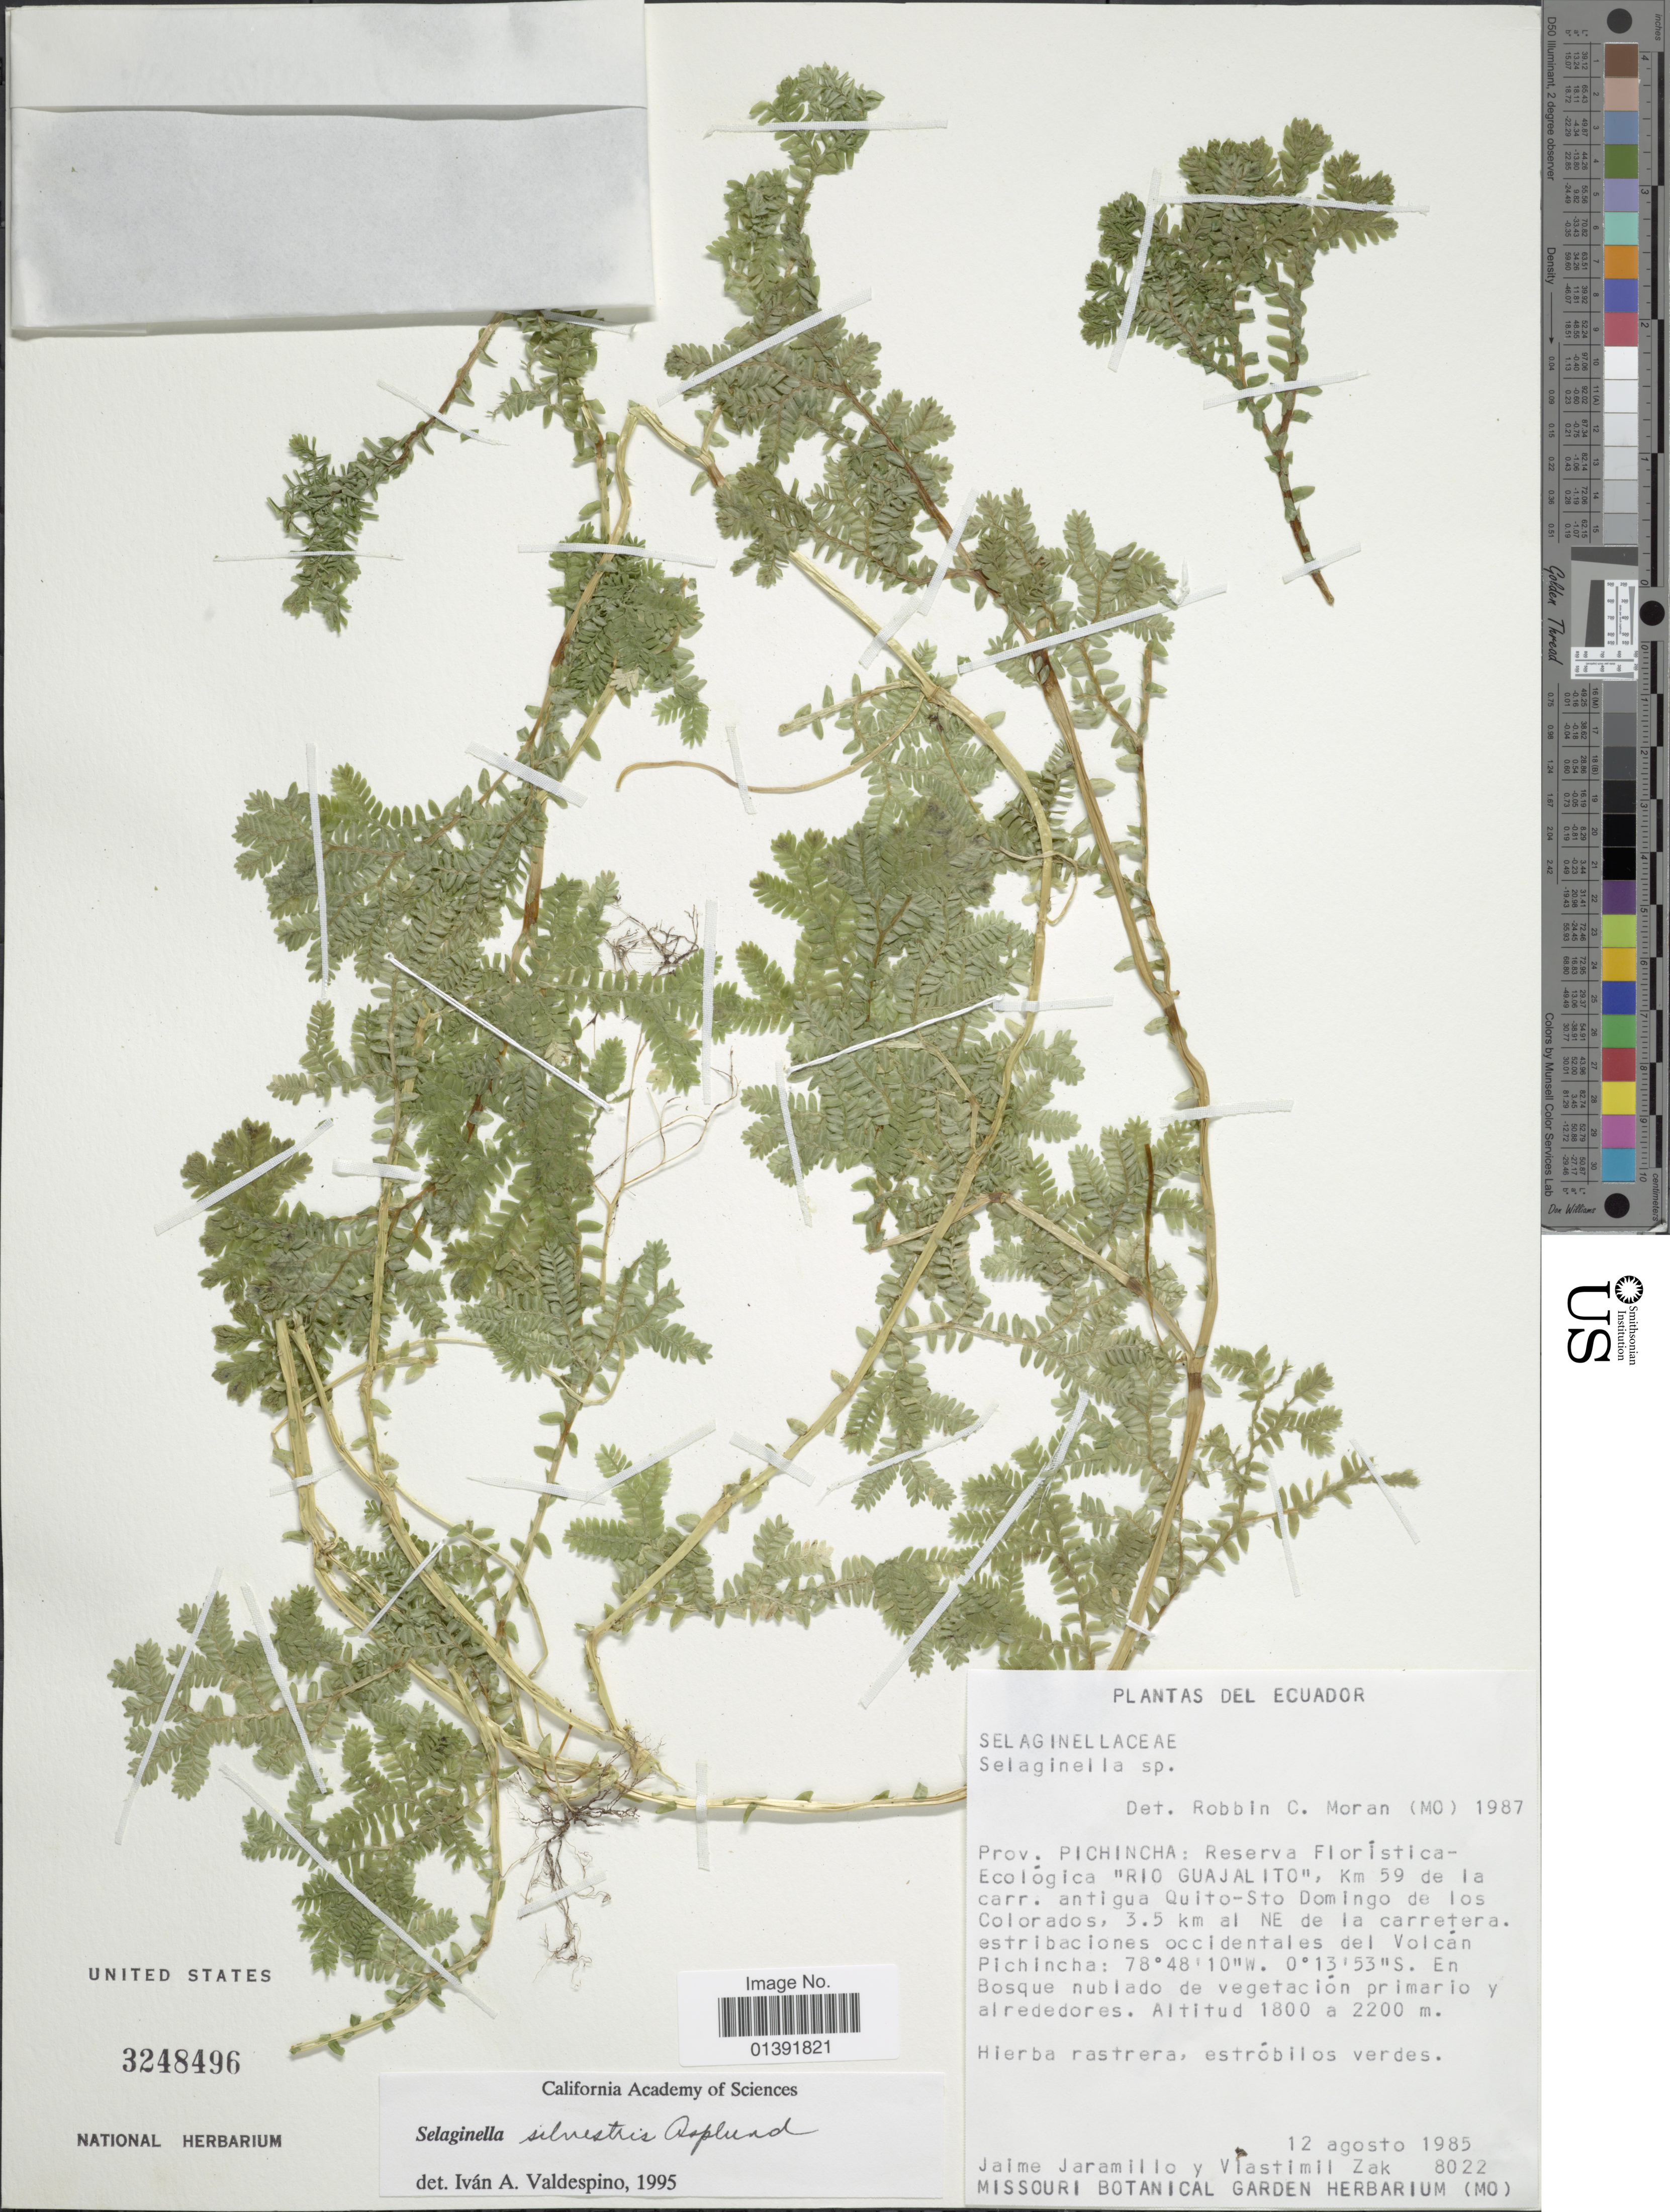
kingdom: Plantae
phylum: Tracheophyta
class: Lycopodiopsida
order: Selaginellales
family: Selaginellaceae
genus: Selaginella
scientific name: Selaginella silvestris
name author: Aspl.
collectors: J. L. Jaramillo & V. Zak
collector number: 8022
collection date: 1985-08-12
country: Ecuador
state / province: Pichincha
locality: Reserva Floristica-Ecologica "Rio Guajalito", km 59 de la carr. antigua Quito-Sto. Domingo de los Colorados, 3.5 km al NE de la carretera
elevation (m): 1800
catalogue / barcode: US 3248496